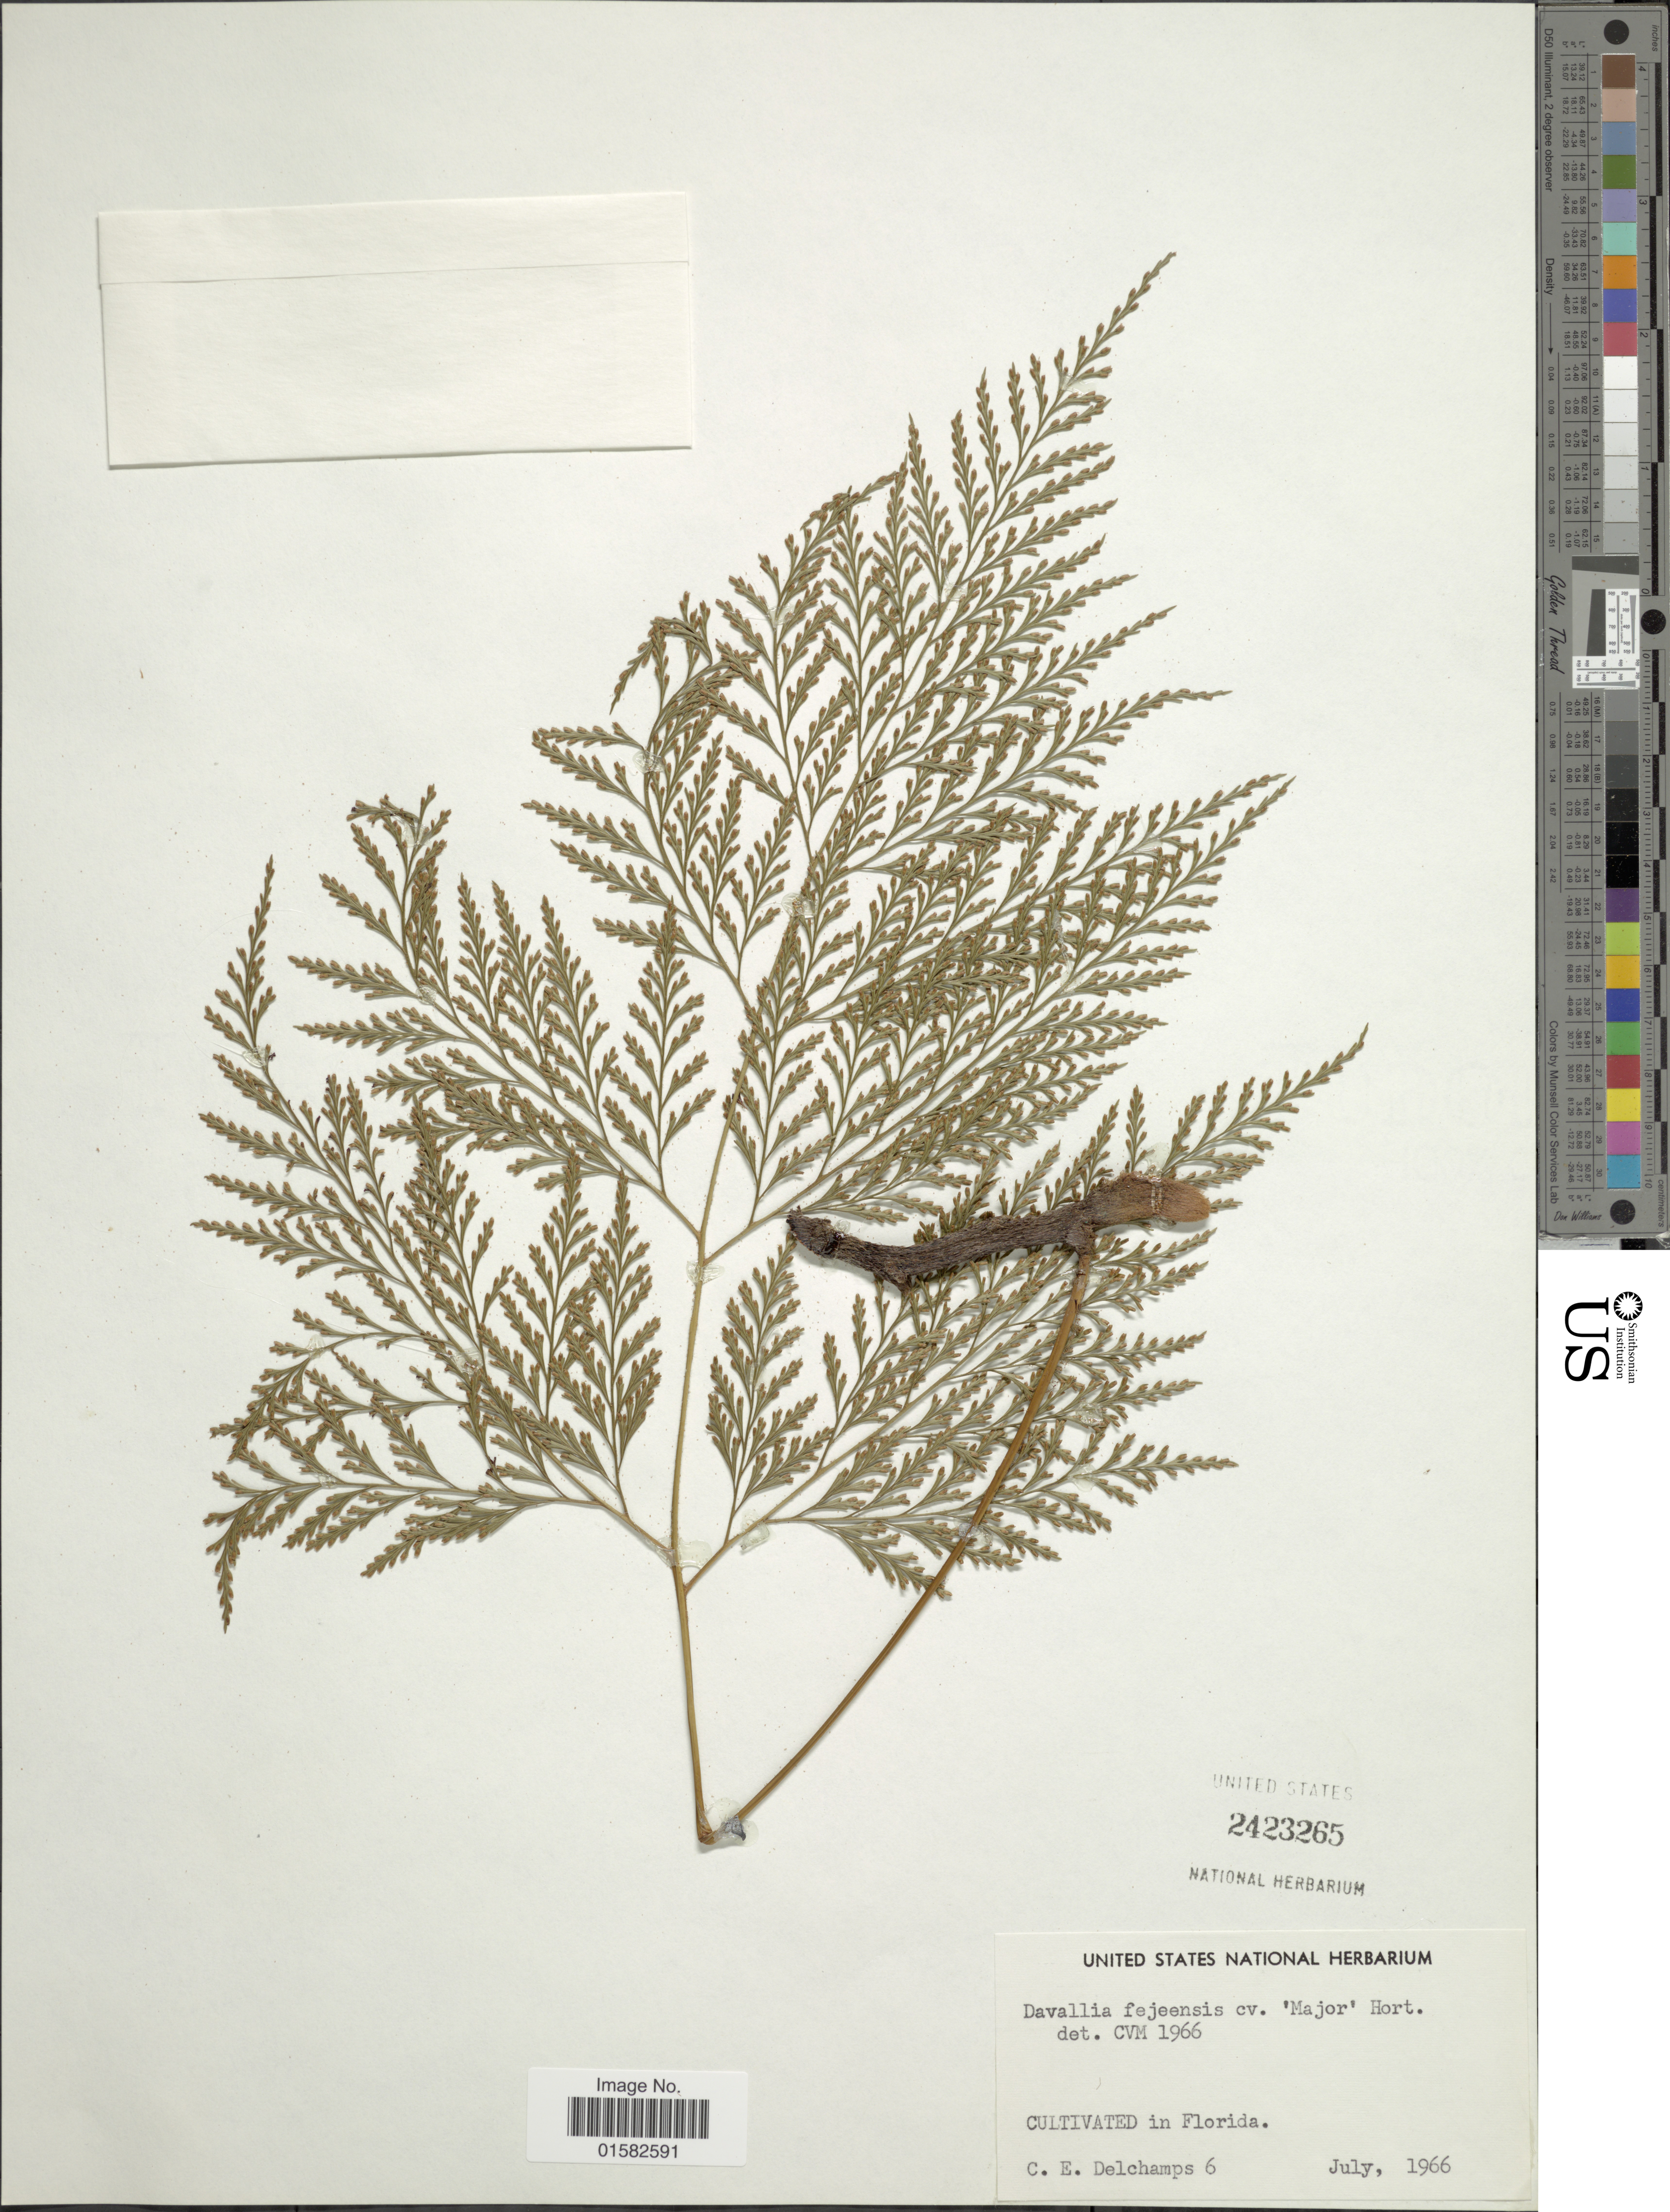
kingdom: Plantae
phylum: Tracheophyta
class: Polypodiopsida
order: Polypodiales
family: Davalliaceae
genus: Davallia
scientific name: Davallia fejeensis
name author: Hook.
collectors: C. Delchamps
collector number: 6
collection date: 1966-07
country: United States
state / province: Florida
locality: Cultivated in Florida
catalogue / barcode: US 2423265